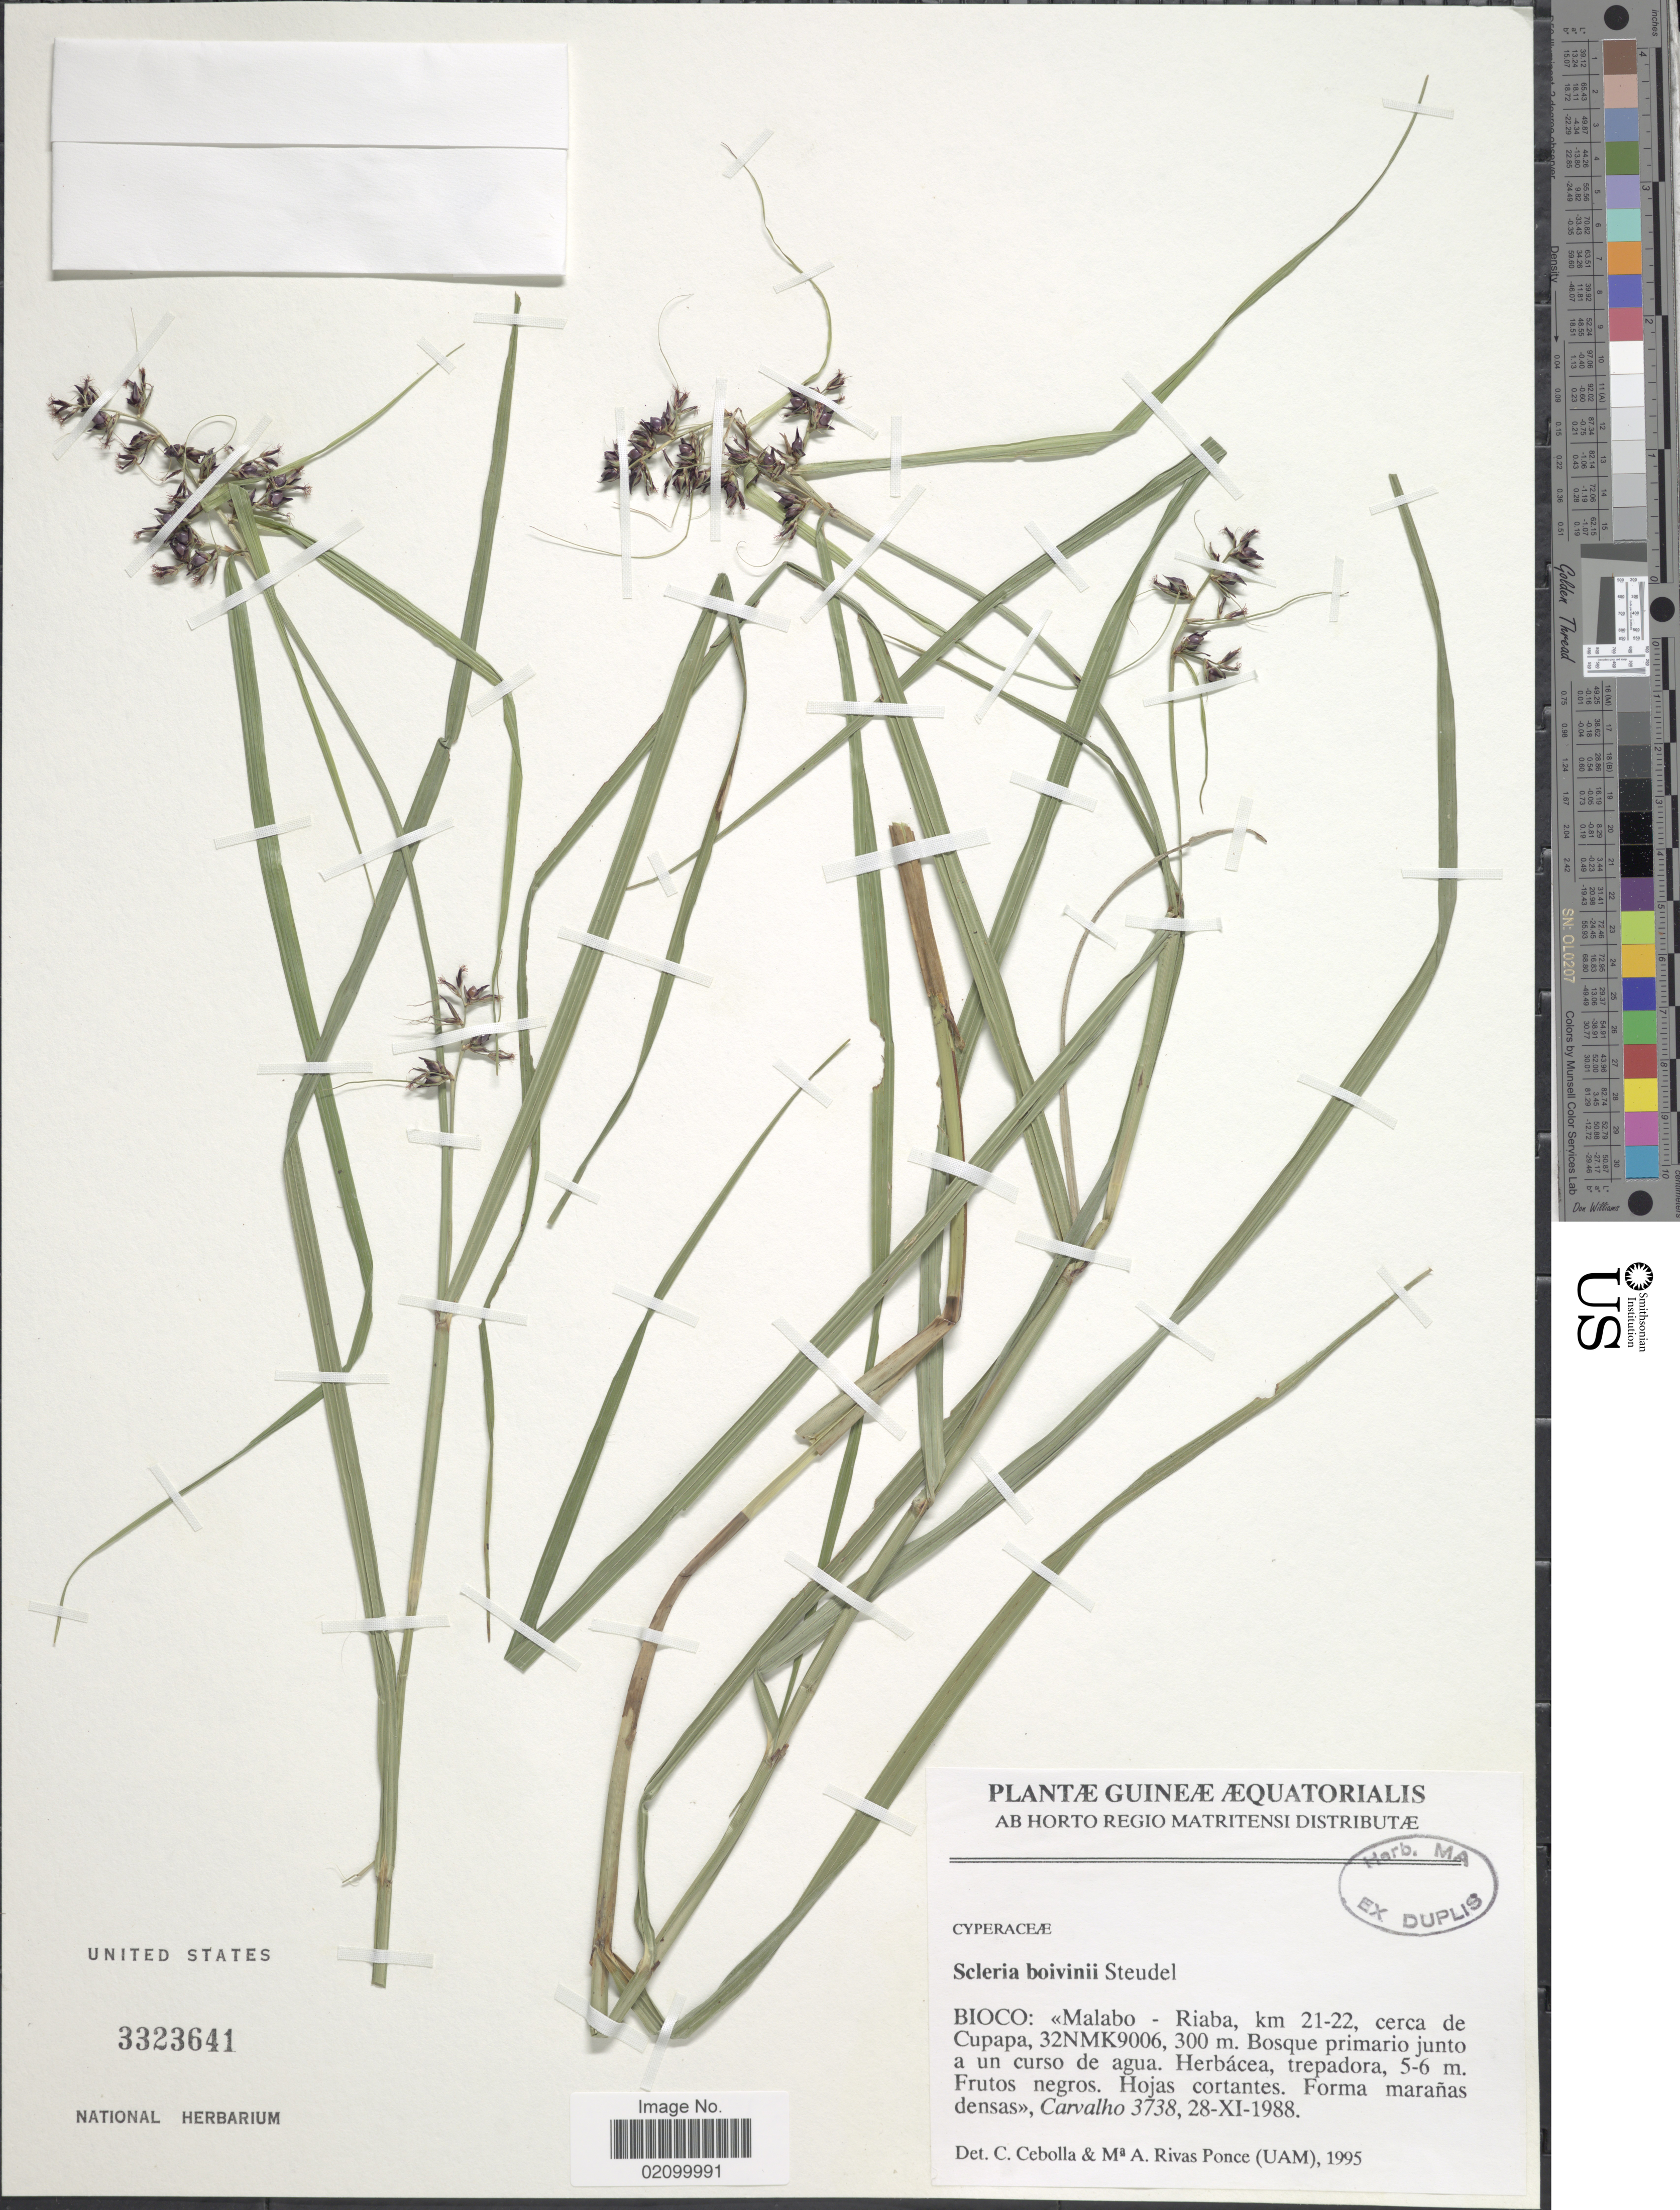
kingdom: Plantae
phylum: Tracheophyta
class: Liliopsida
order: Poales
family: Cyperaceae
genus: Scleria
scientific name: Scleria boivinii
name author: Steud.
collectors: Carvalho, --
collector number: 3738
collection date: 1988-11-28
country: Equatorial Guinea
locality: Guineae Aequatorialis. Bioco: Malabo - Riaba, km 21-22, cerca de Cupapa, 32NMK9006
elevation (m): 300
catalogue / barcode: US 3323641